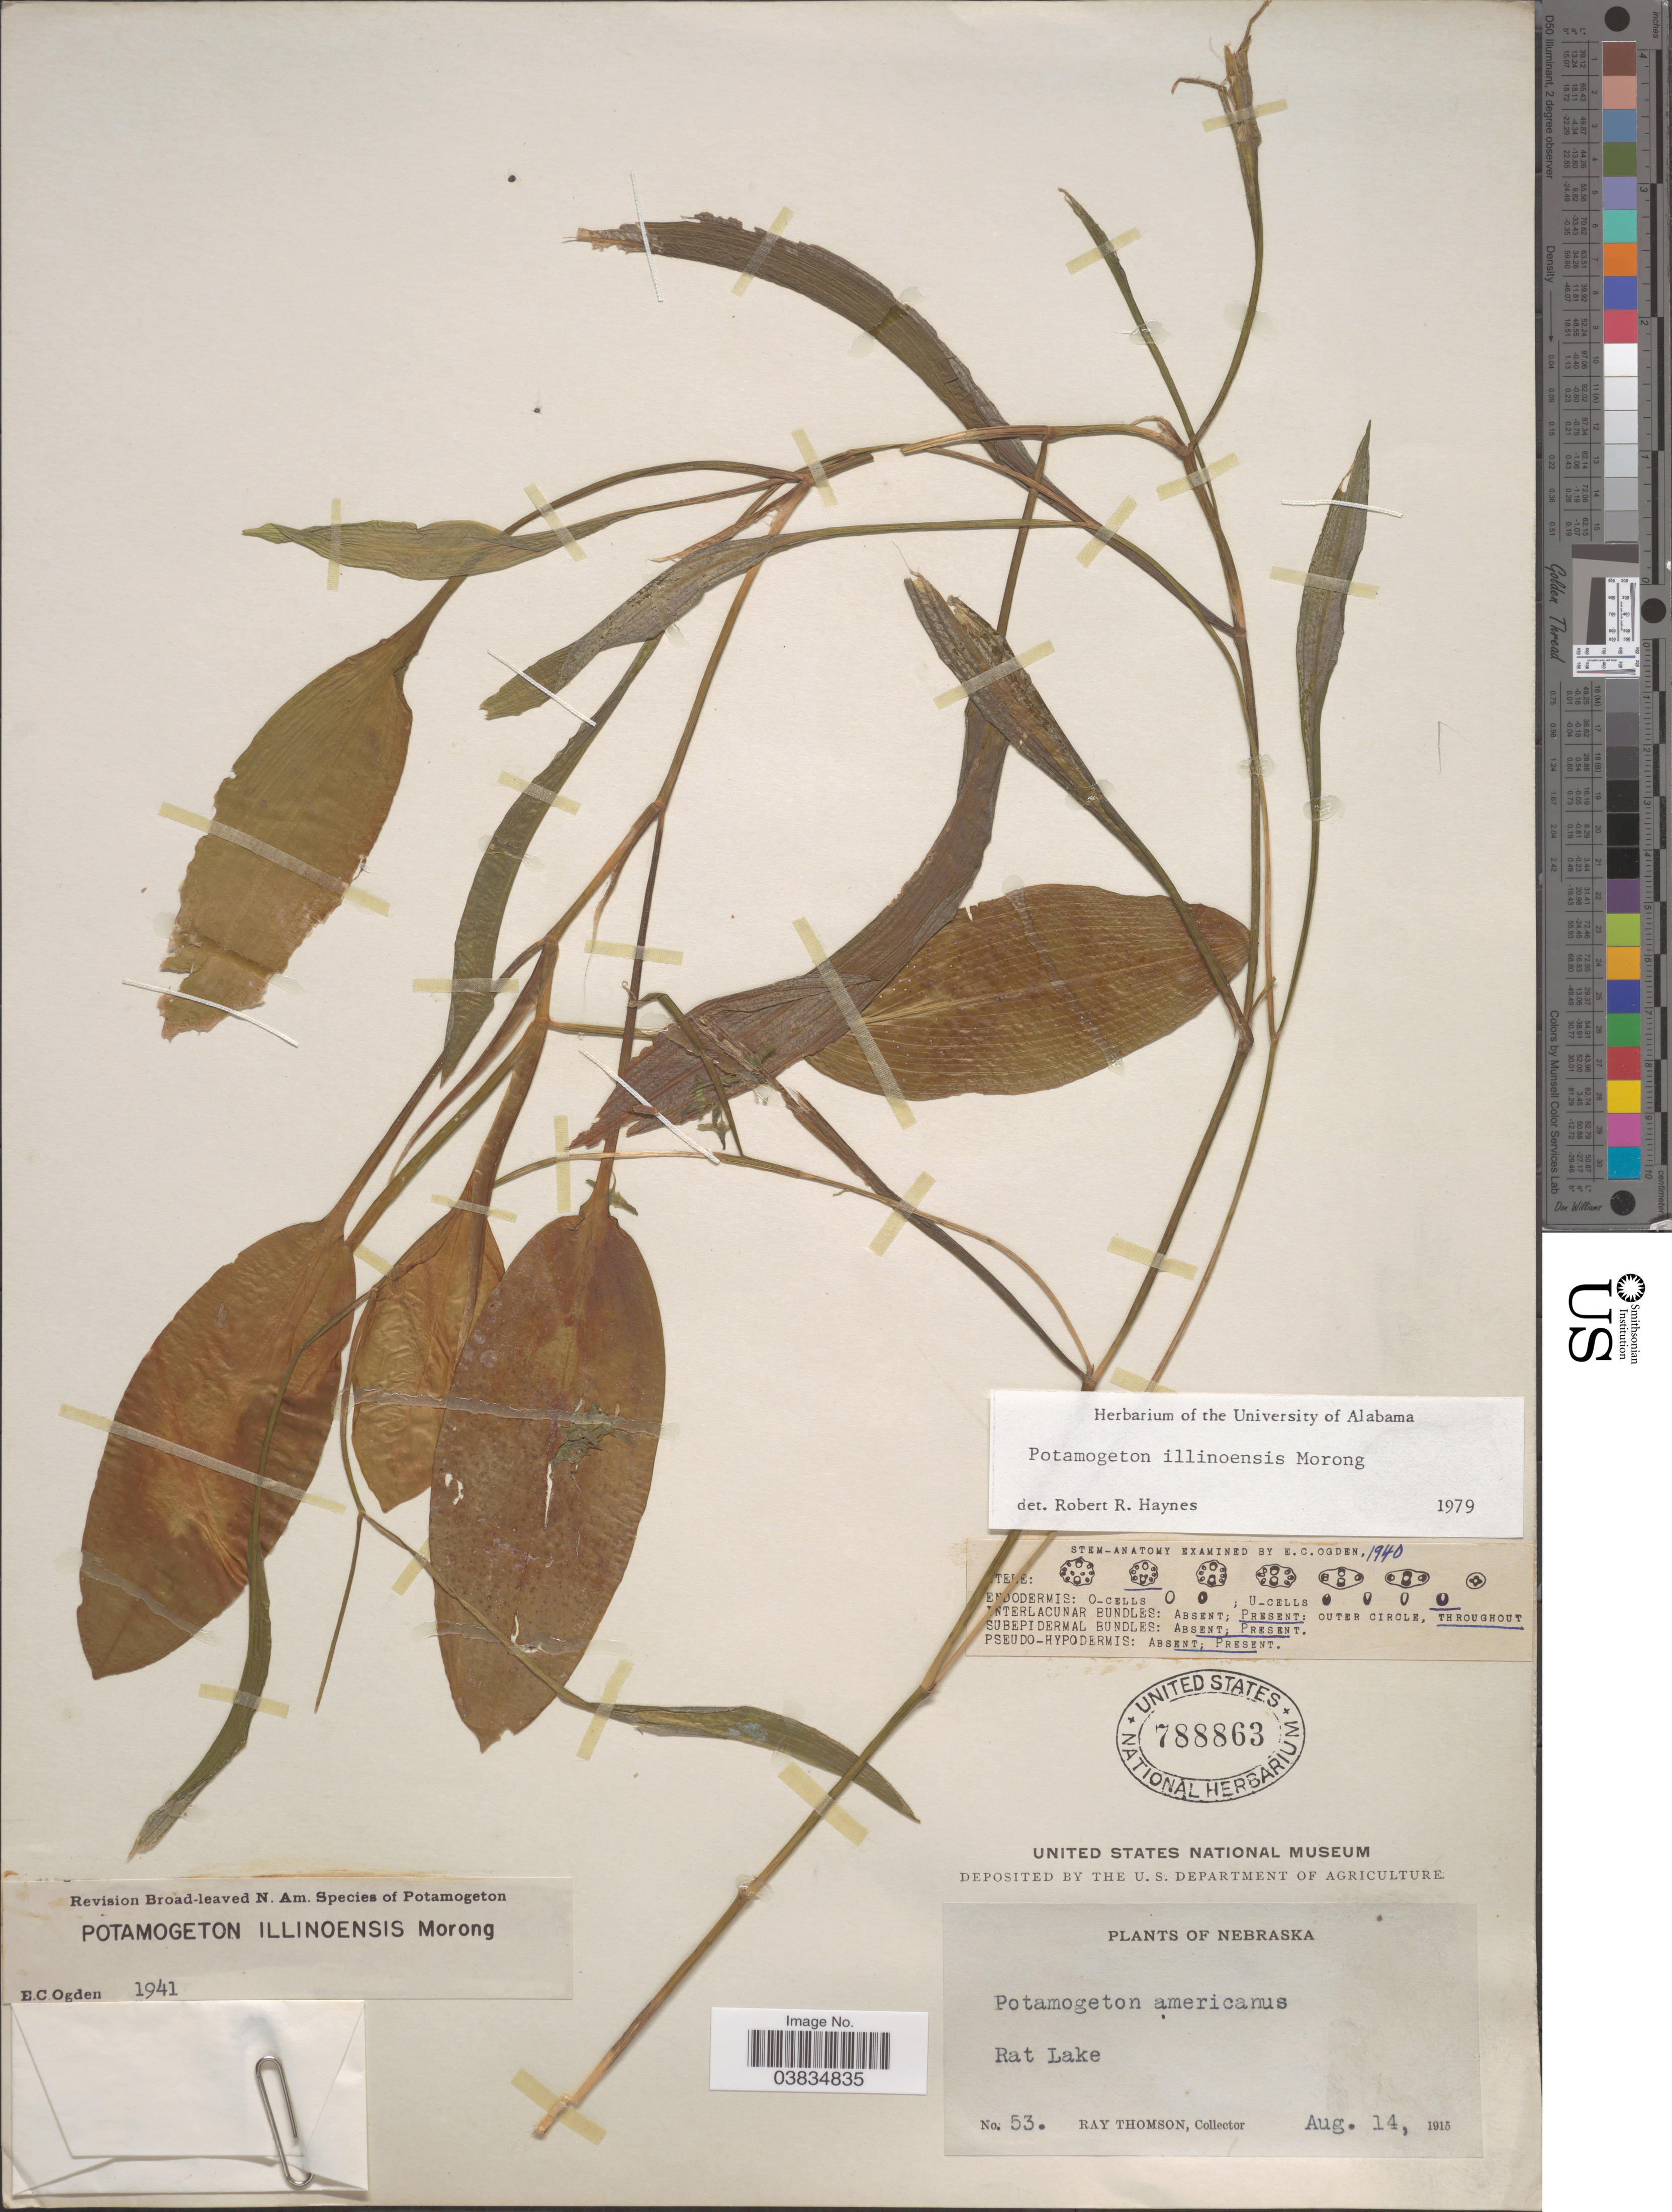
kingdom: Plantae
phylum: Tracheophyta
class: Liliopsida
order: Alismatales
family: Potamogetonaceae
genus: Potamogeton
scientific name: Potamogeton illinoensis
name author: Morong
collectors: R. Thomson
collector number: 53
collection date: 1915-08-14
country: United States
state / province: Nebraska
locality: Rat Lake.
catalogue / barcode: US 788863